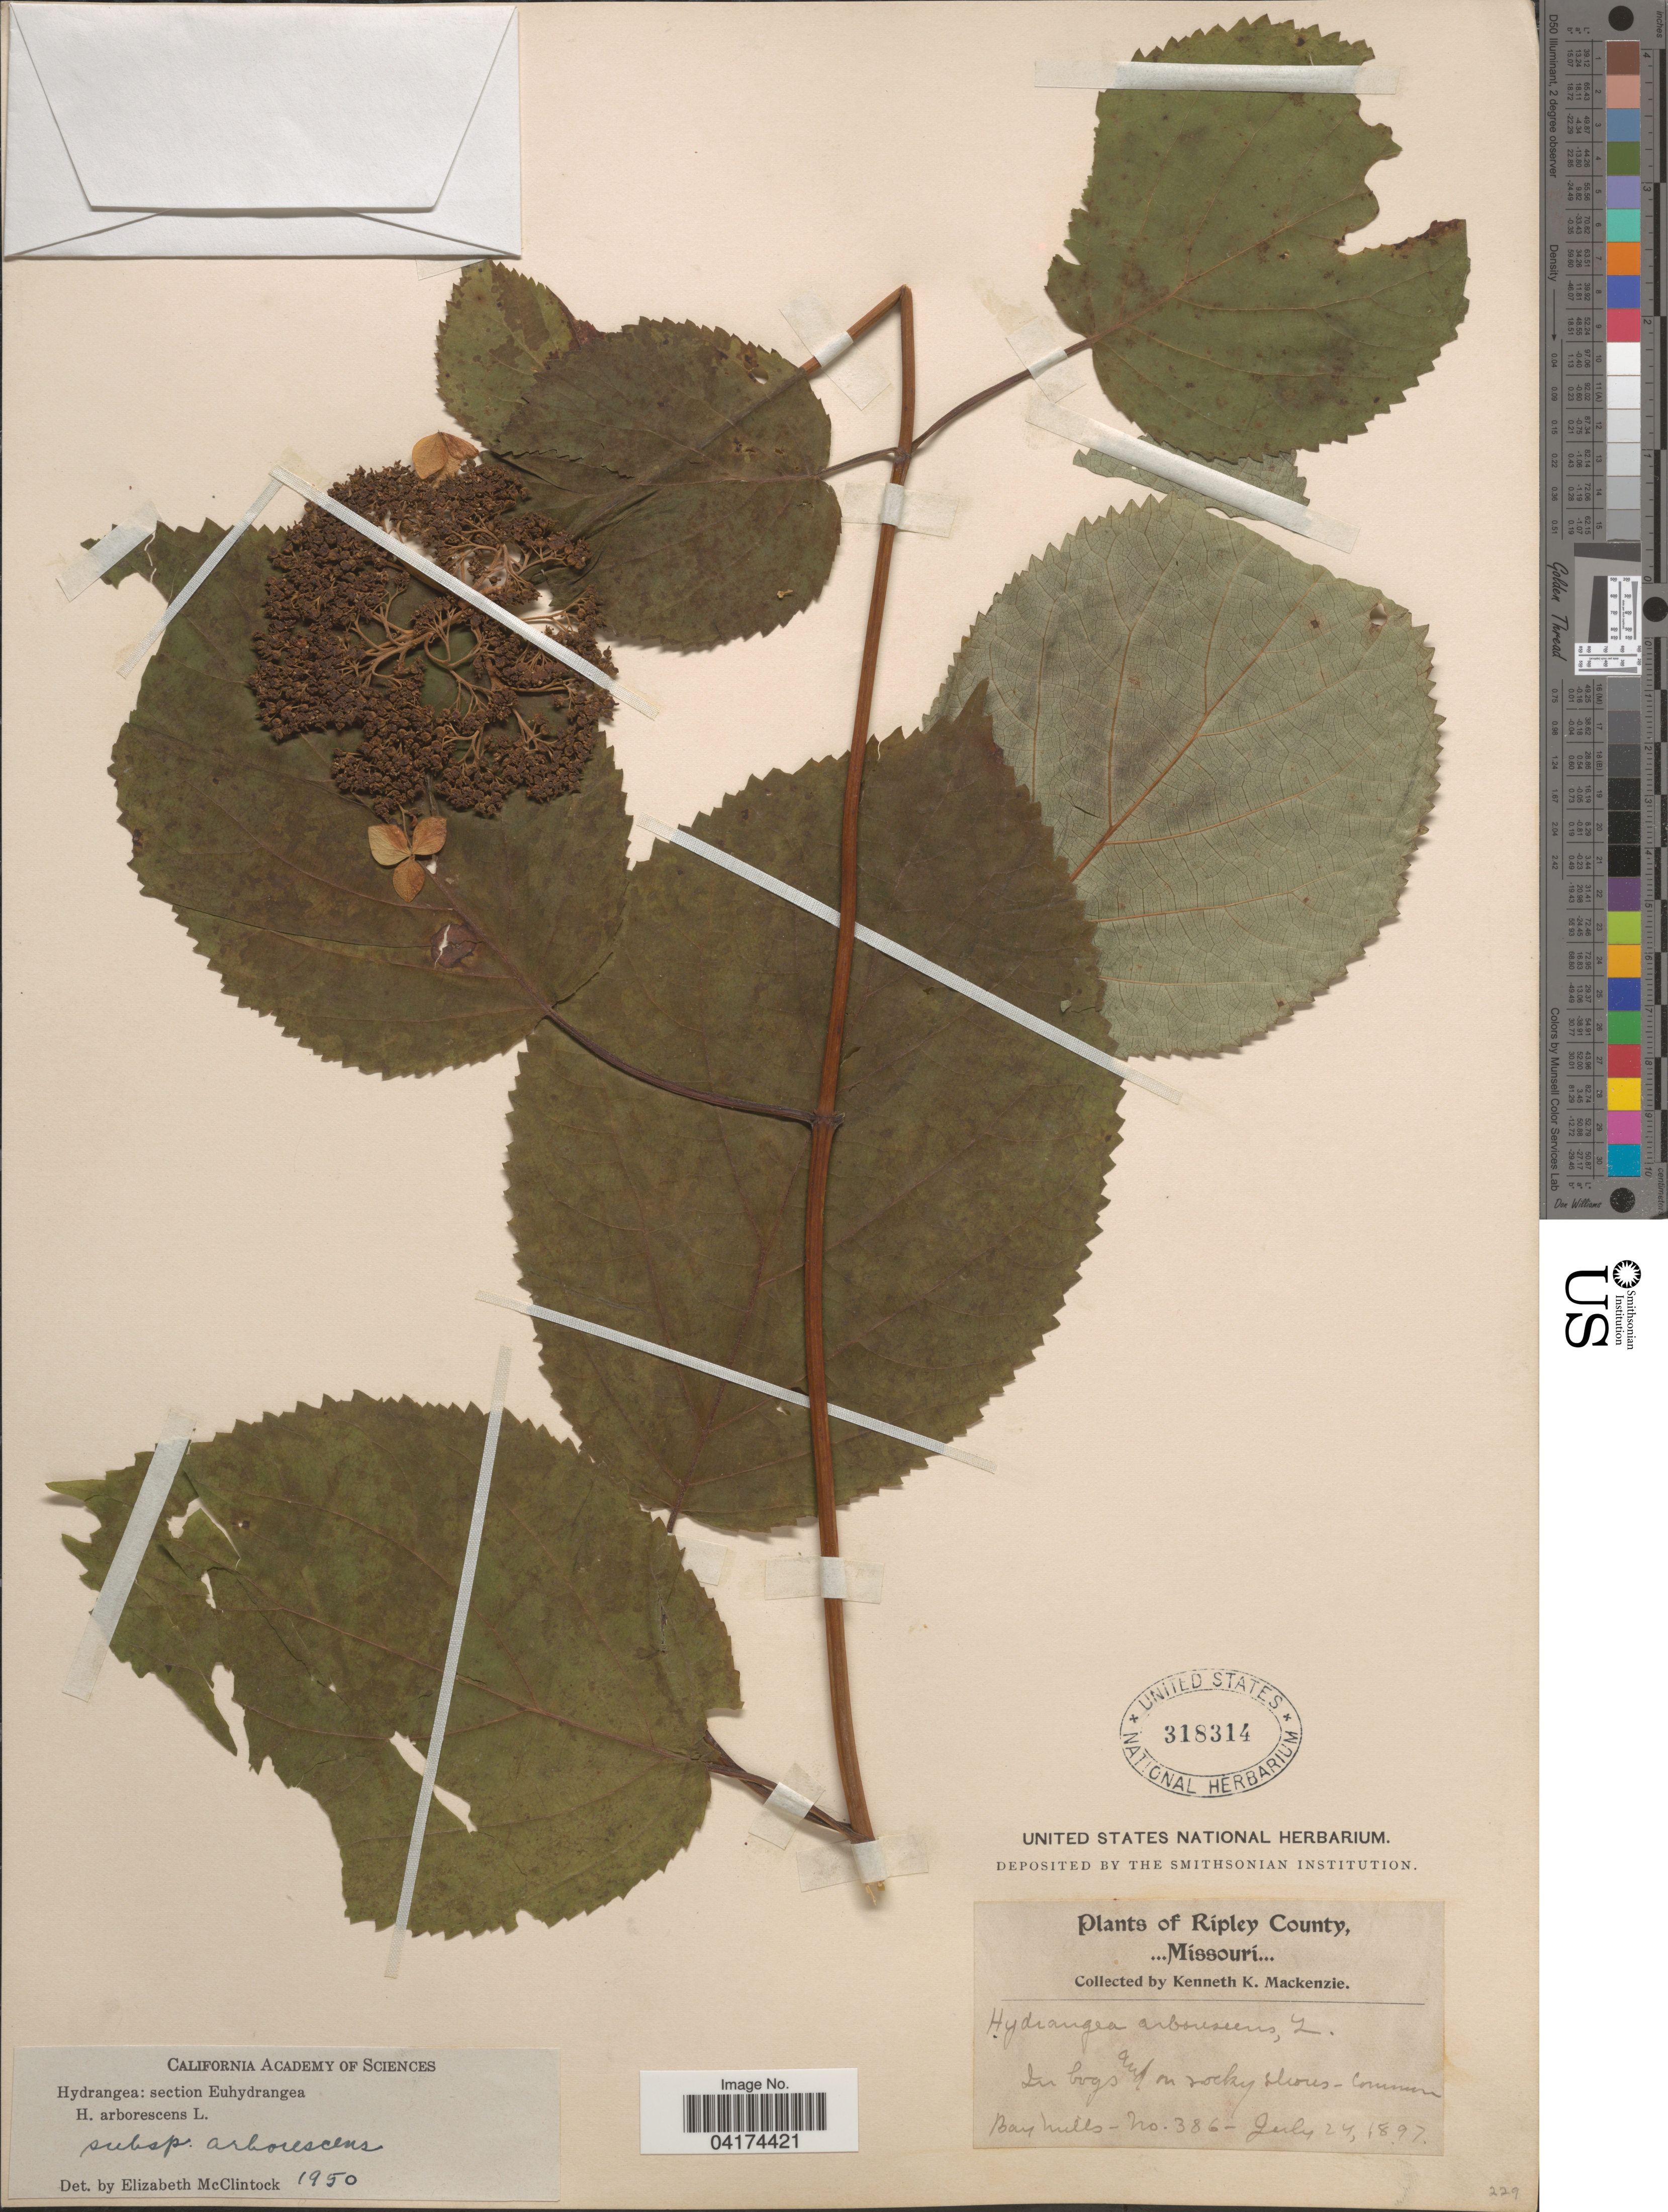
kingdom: Plantae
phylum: Tracheophyta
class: Magnoliopsida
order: Cornales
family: Hydrangeaceae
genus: Hydrangea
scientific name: Hydrangea arborescens subsp. arborescens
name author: L.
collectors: K. K. Mackenzie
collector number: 386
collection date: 1897-07-24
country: United States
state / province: Missouri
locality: Ripley County. Bay hills.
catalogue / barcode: US 318314